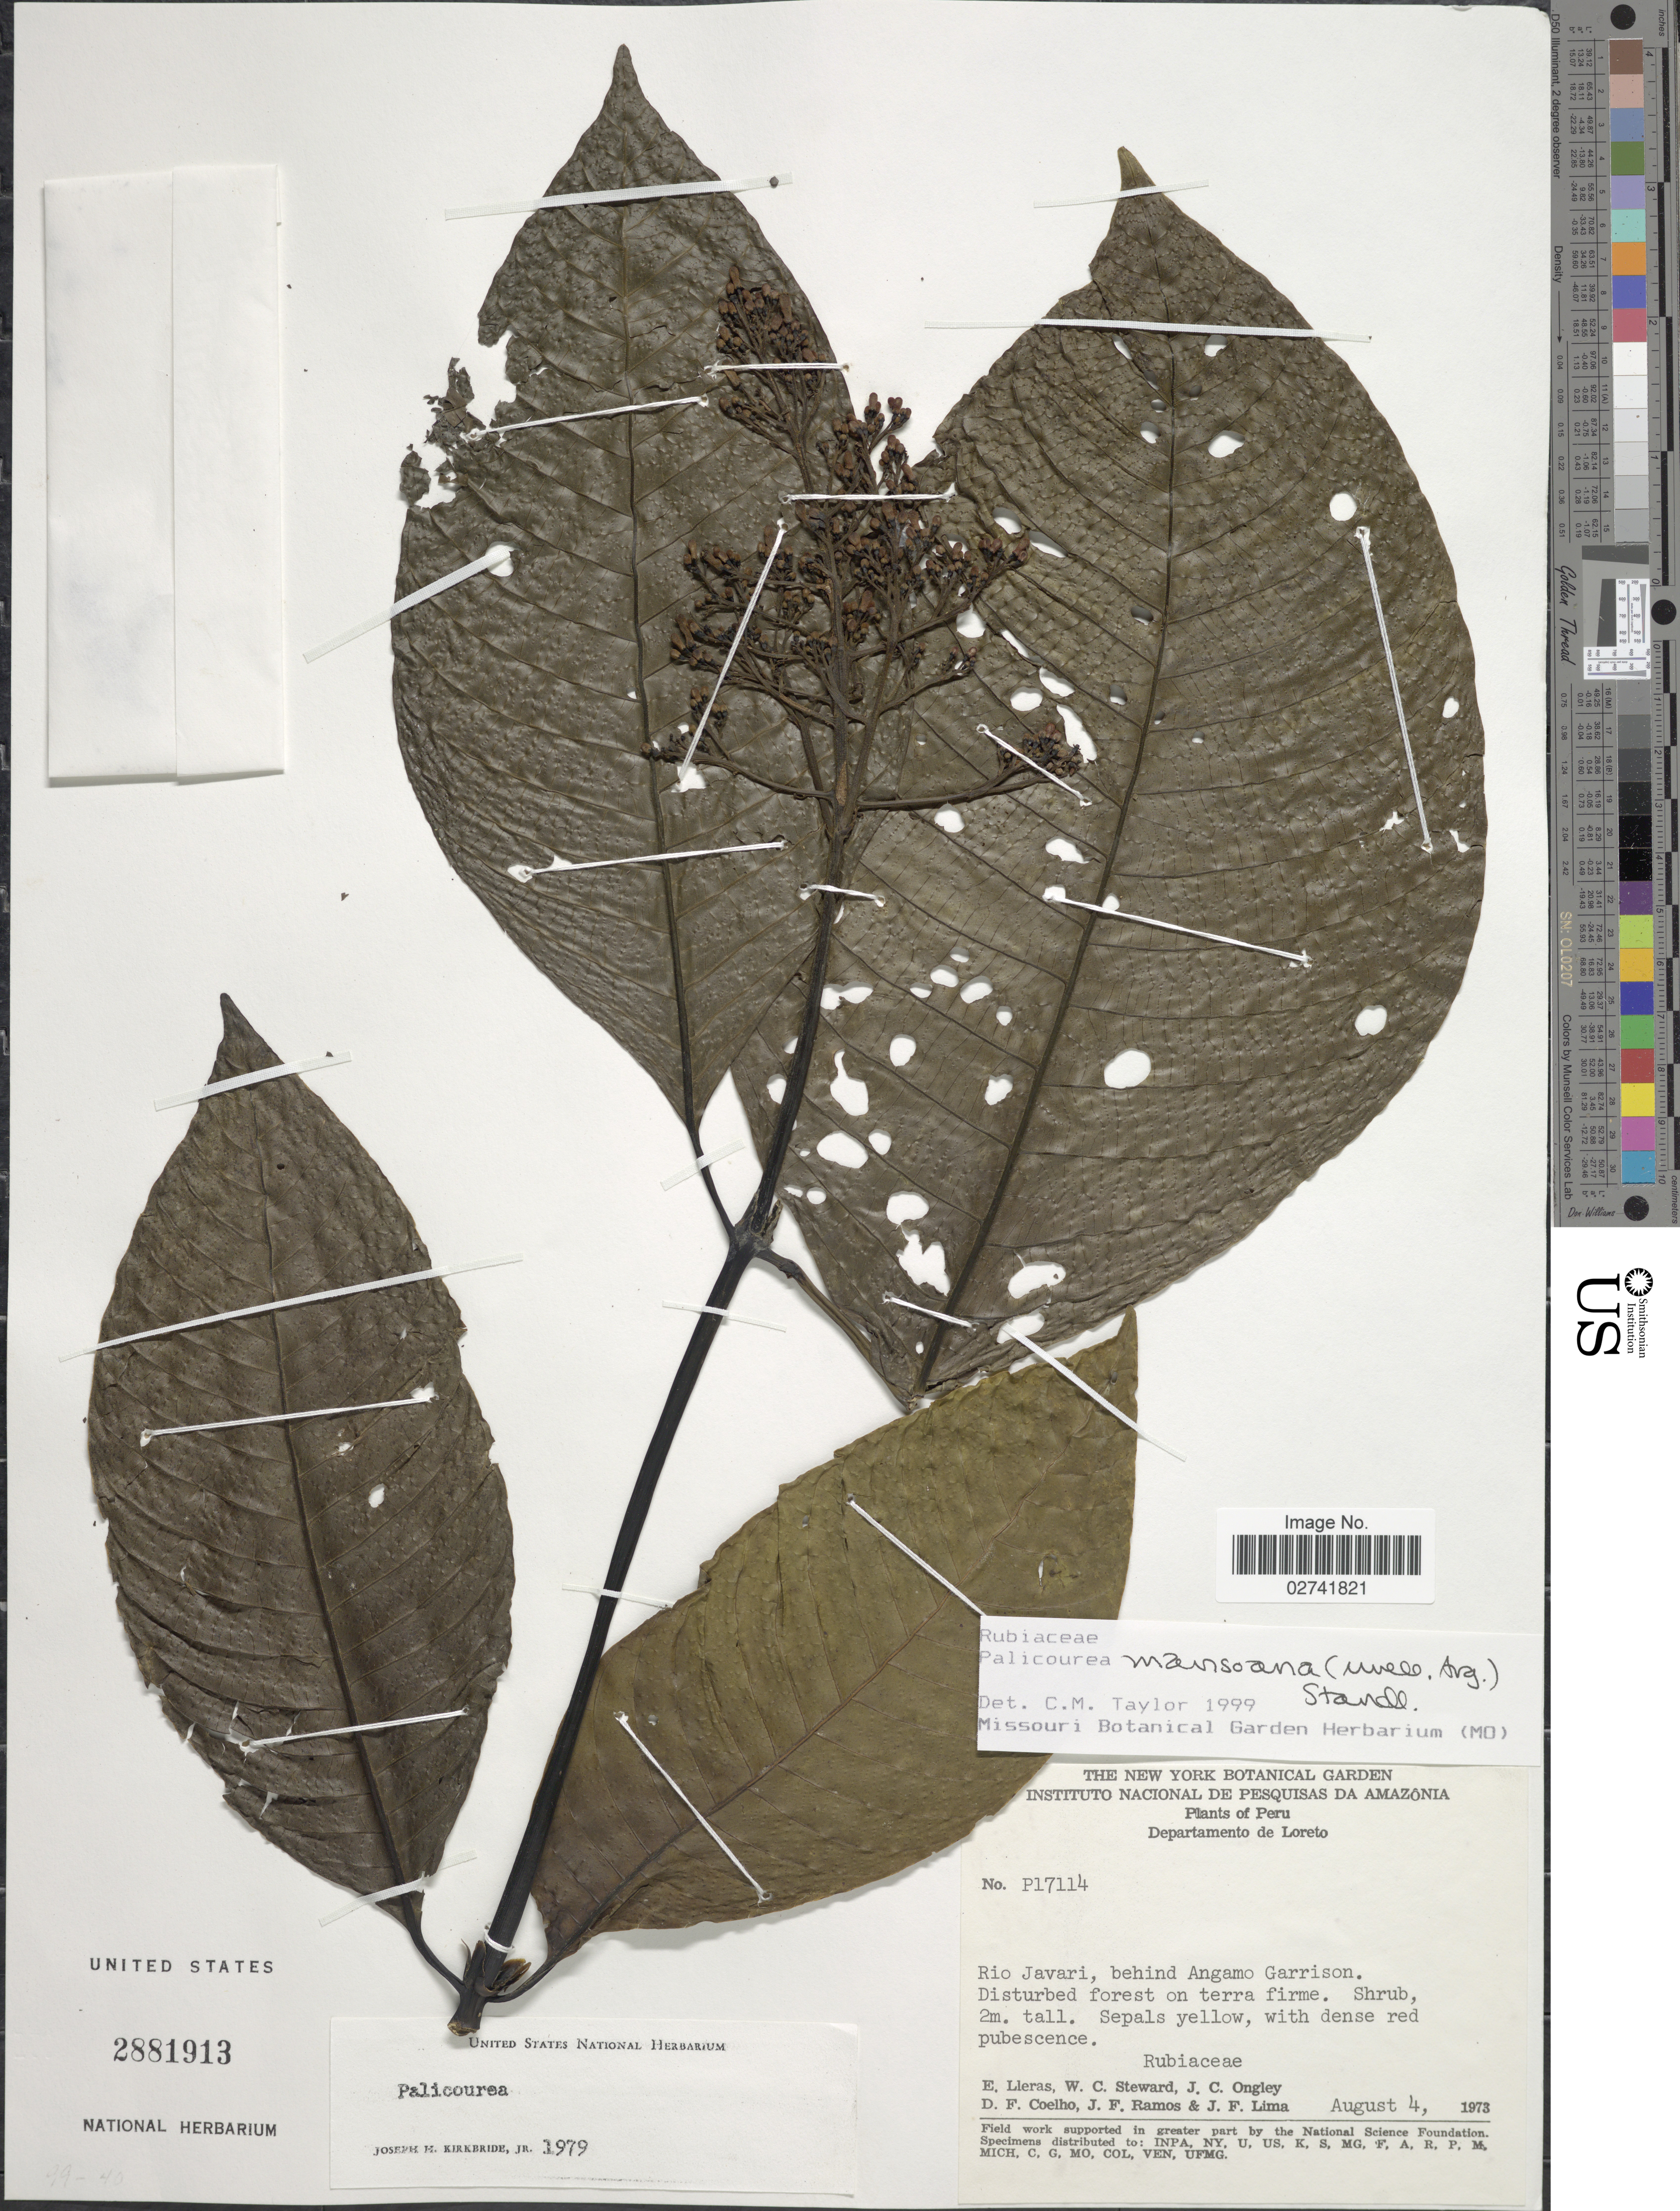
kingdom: Plantae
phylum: Tracheophyta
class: Magnoliopsida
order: Gentianales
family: Rubiaceae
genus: Palicourea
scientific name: Palicourea mansoana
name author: (Müll. Arg.) Standl.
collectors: E. Lleras, W. C. Steward, J. C. Ongley, D. F. Coêlho & et al.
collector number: P17114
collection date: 1973-08-04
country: Peru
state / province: Loreto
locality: Departamento de Loreto. Rio Javari, behind Angamo Garrison.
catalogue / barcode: US 2881913